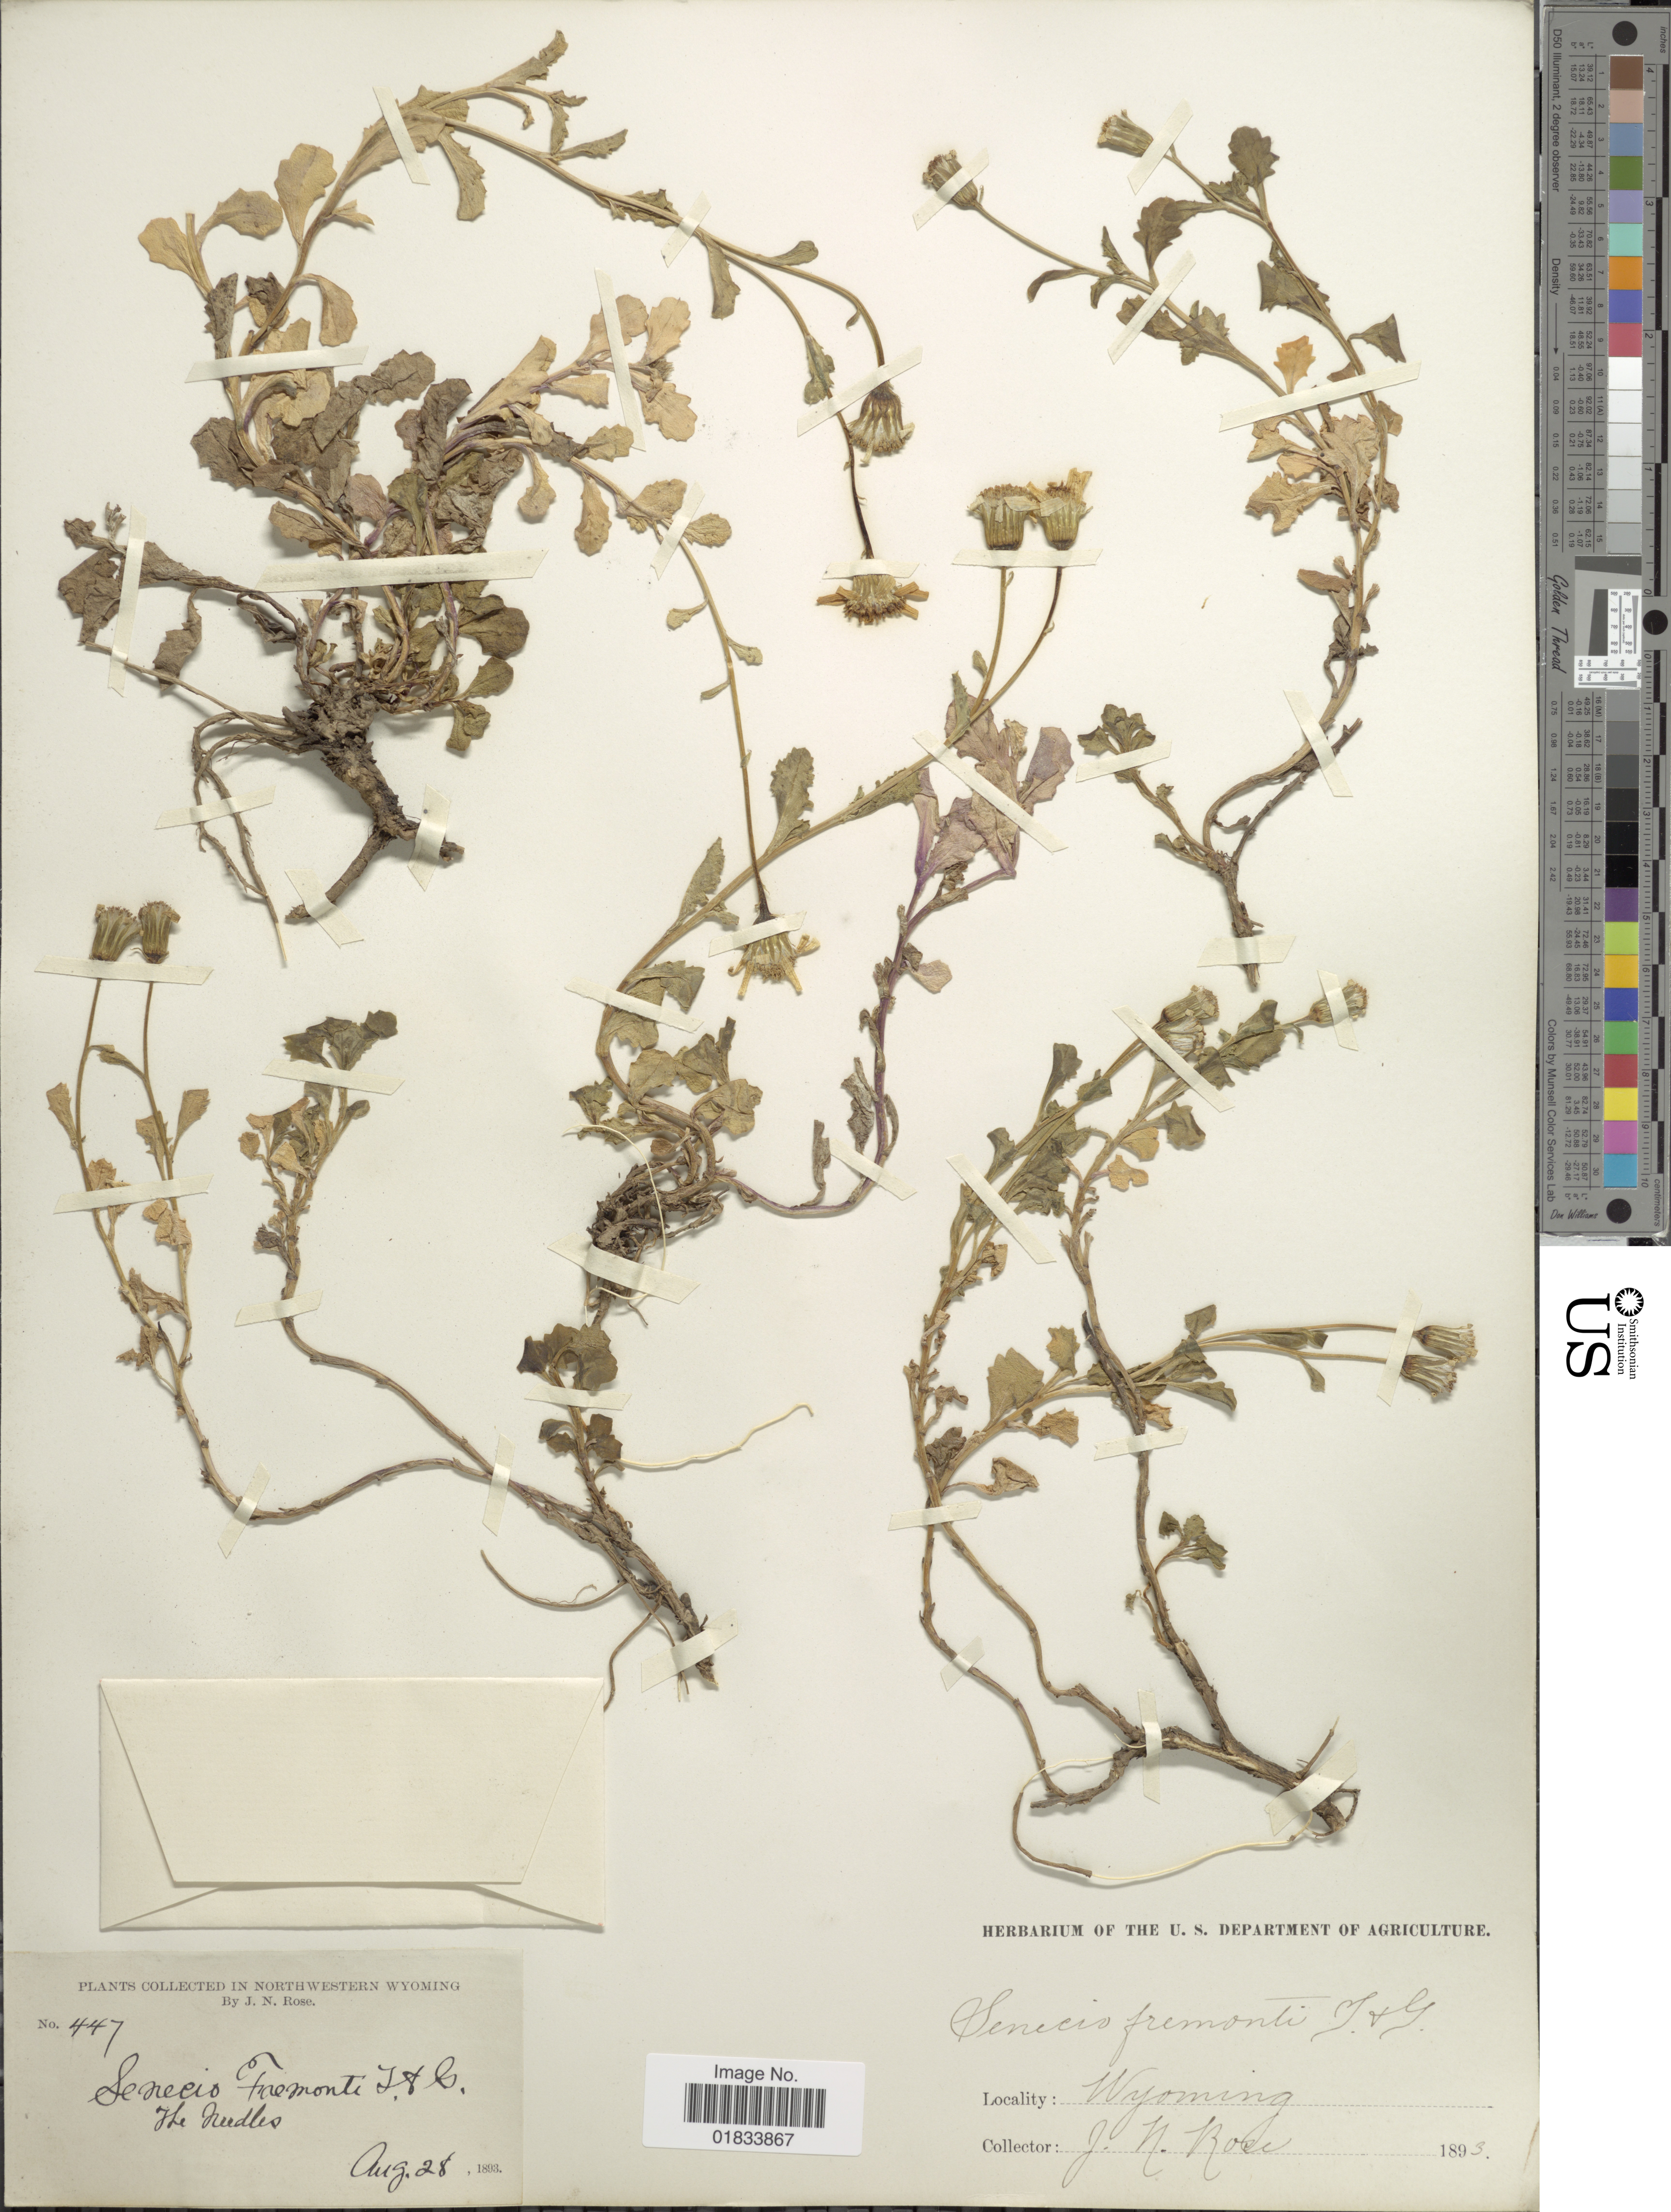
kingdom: Plantae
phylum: Tracheophyta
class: Magnoliopsida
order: Asterales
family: Asteraceae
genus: Senecio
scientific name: Senecio fremontii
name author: Torr. & A. Gray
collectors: J. N. Rose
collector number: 447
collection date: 1893-08-28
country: United States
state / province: Wyoming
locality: Northwestern Wyoming, The Needles.